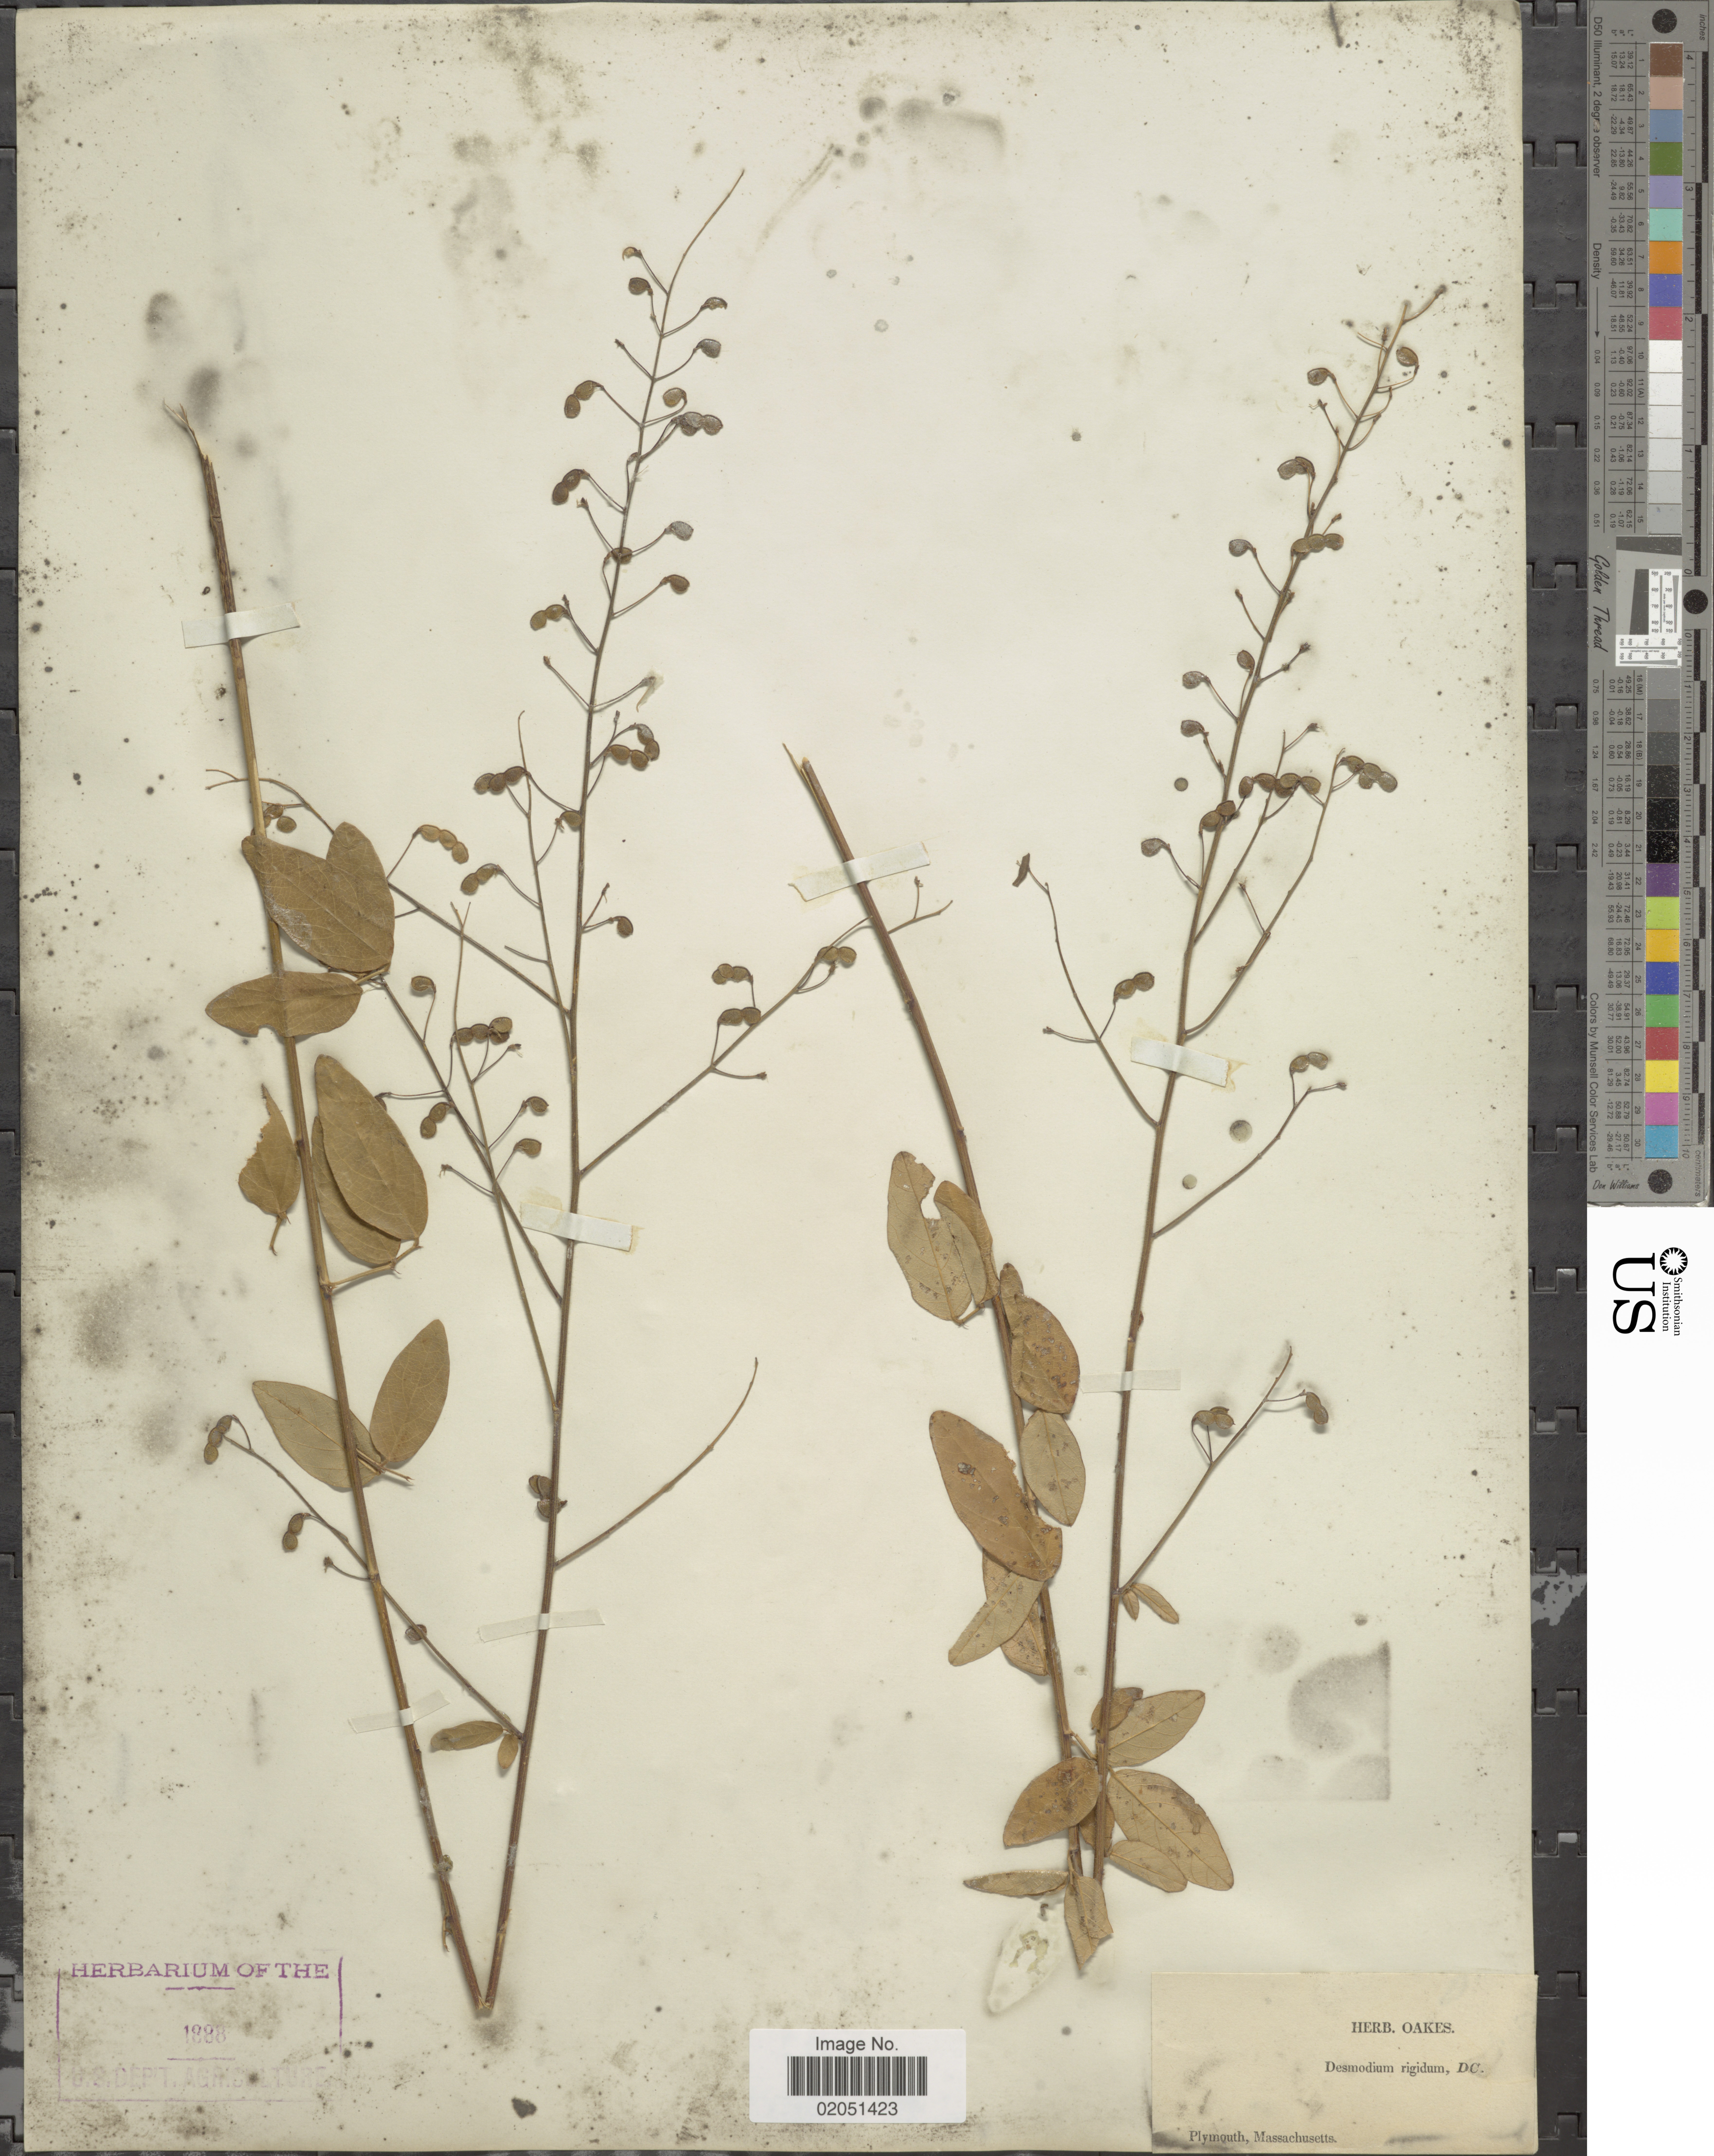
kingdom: Plantae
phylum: Tracheophyta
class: Magnoliopsida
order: Fabales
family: Fabaceae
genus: Desmodium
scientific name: Desmodium rigidum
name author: (Elliott) DC.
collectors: ex herb. Oakes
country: United States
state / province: Massachusetts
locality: Plymouth.